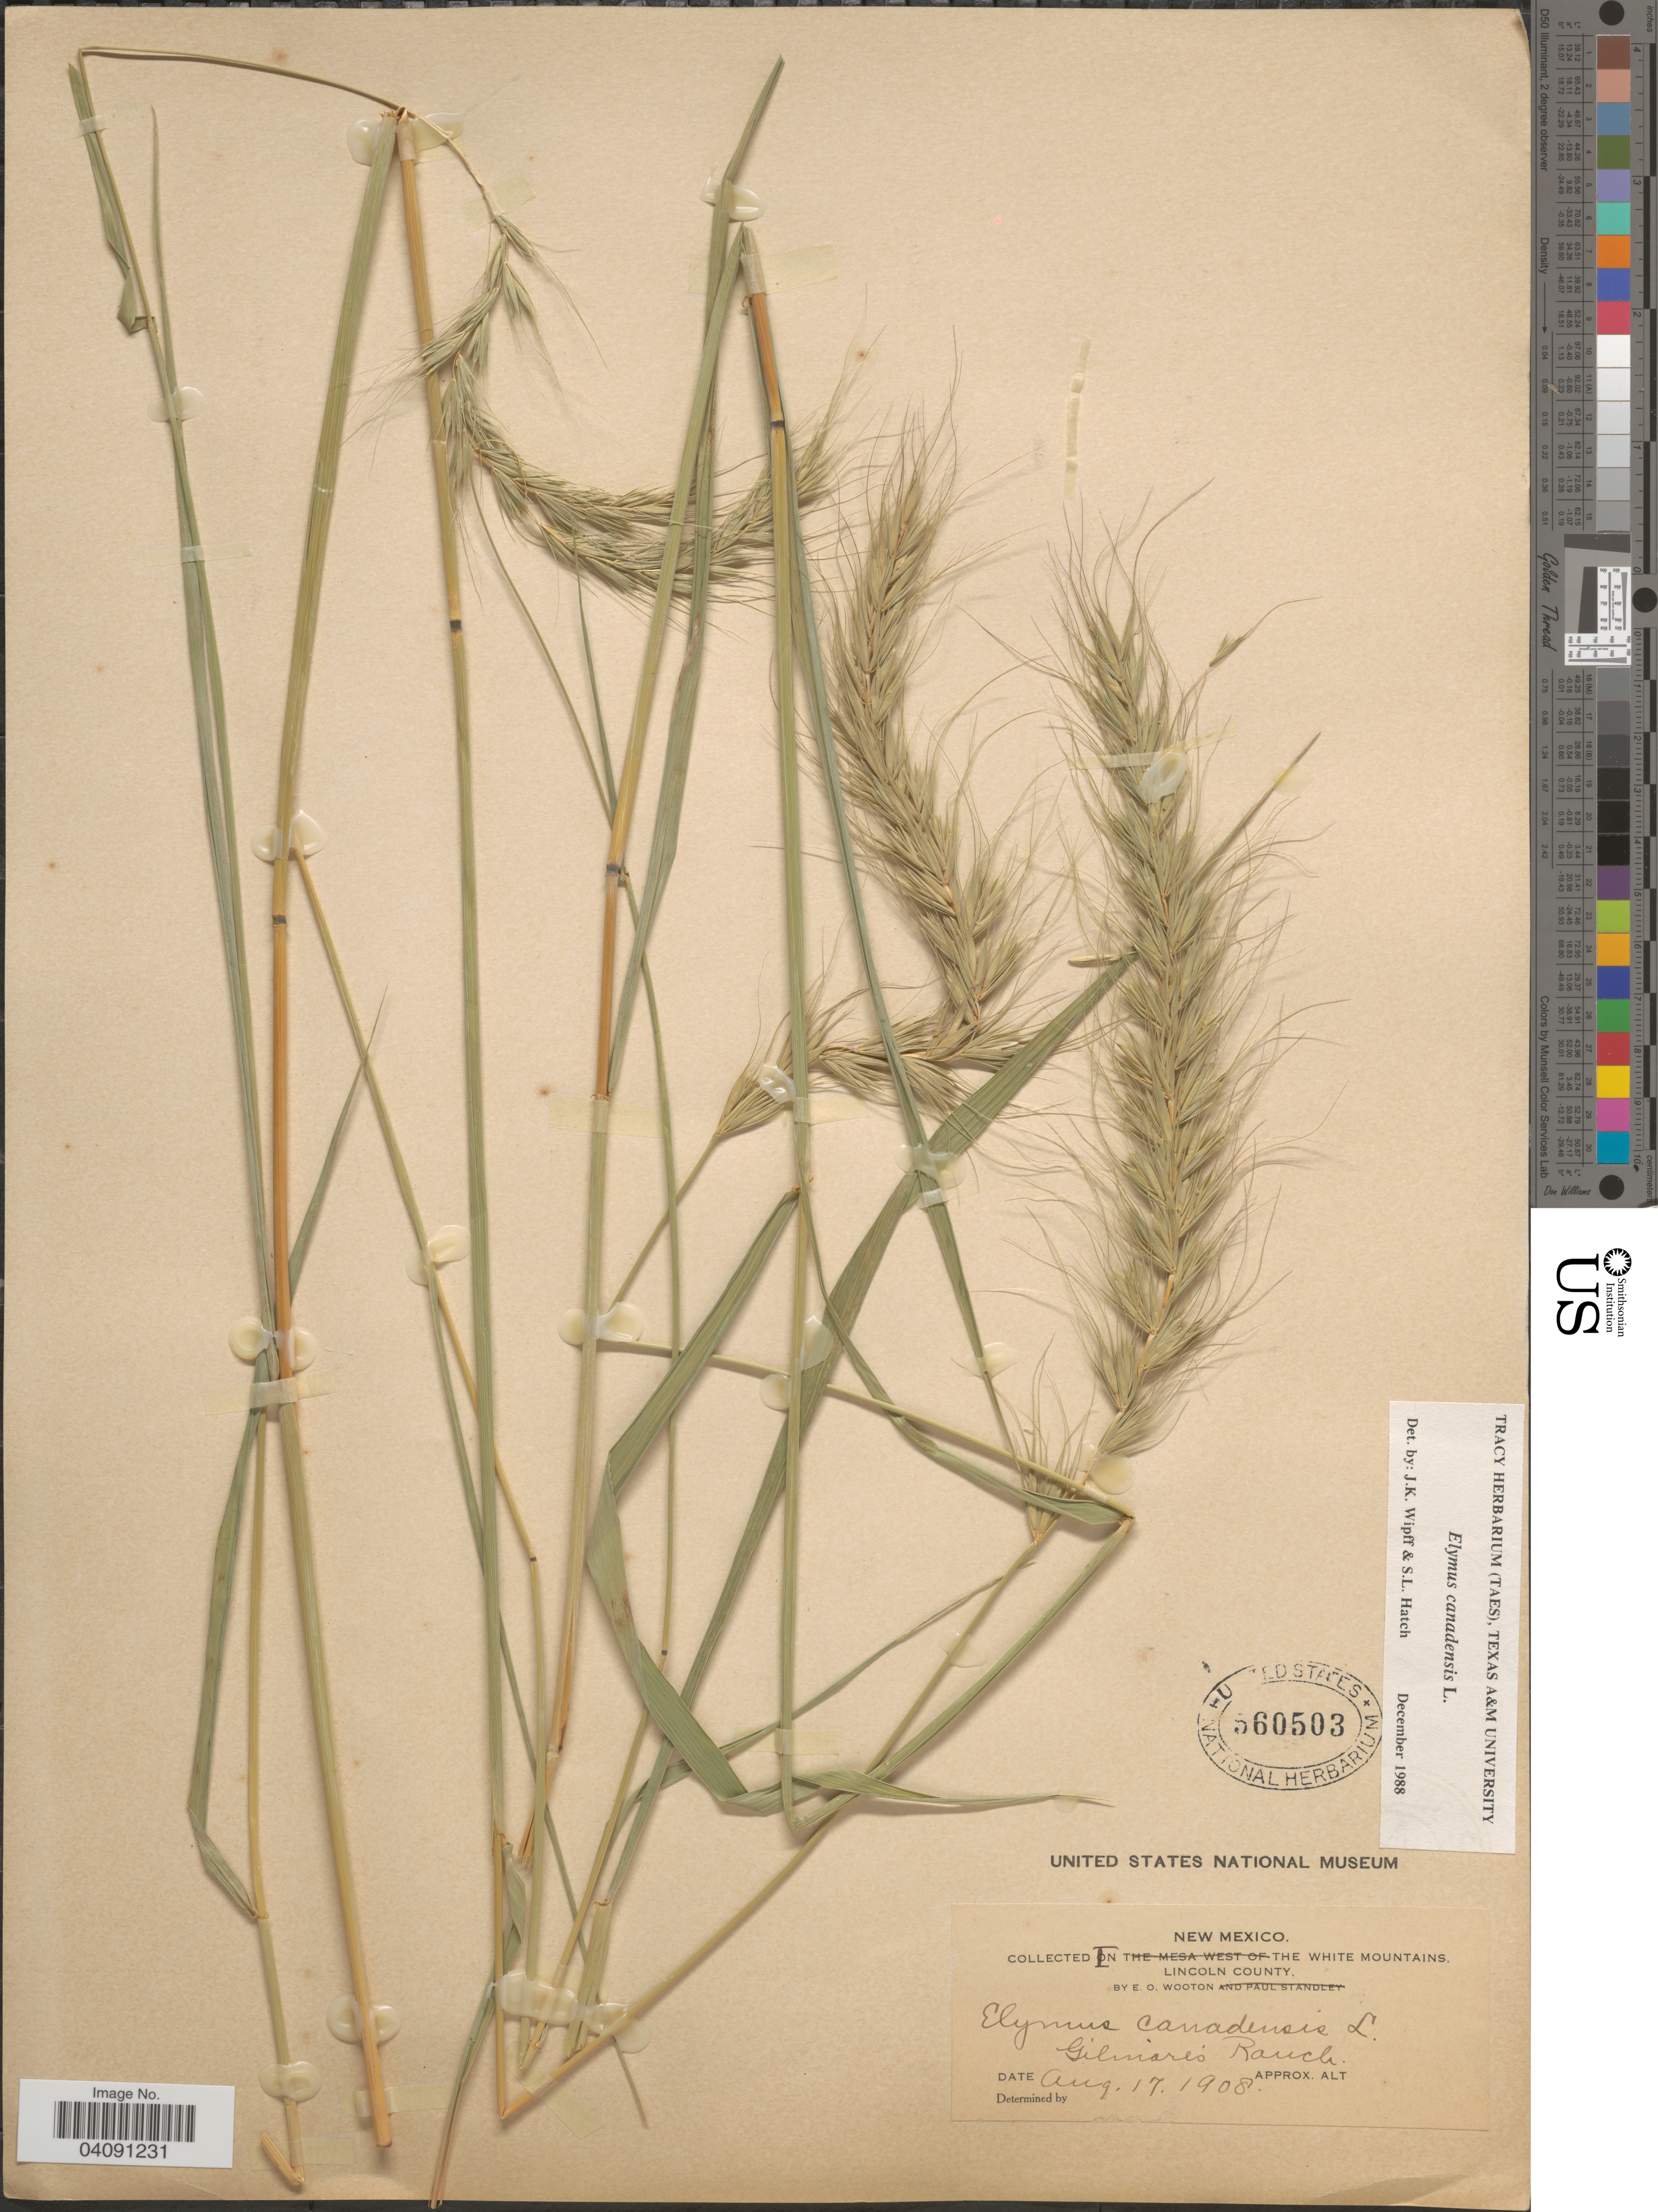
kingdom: Plantae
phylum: Tracheophyta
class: Liliopsida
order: Poales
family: Poaceae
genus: Elymus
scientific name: Elymus canadensis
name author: L.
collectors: E. O. Wooton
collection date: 1908-08-17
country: United States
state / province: New Mexico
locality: In the White Mountains. Lincoln County. Gilmares Ranch.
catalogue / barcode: US 560503